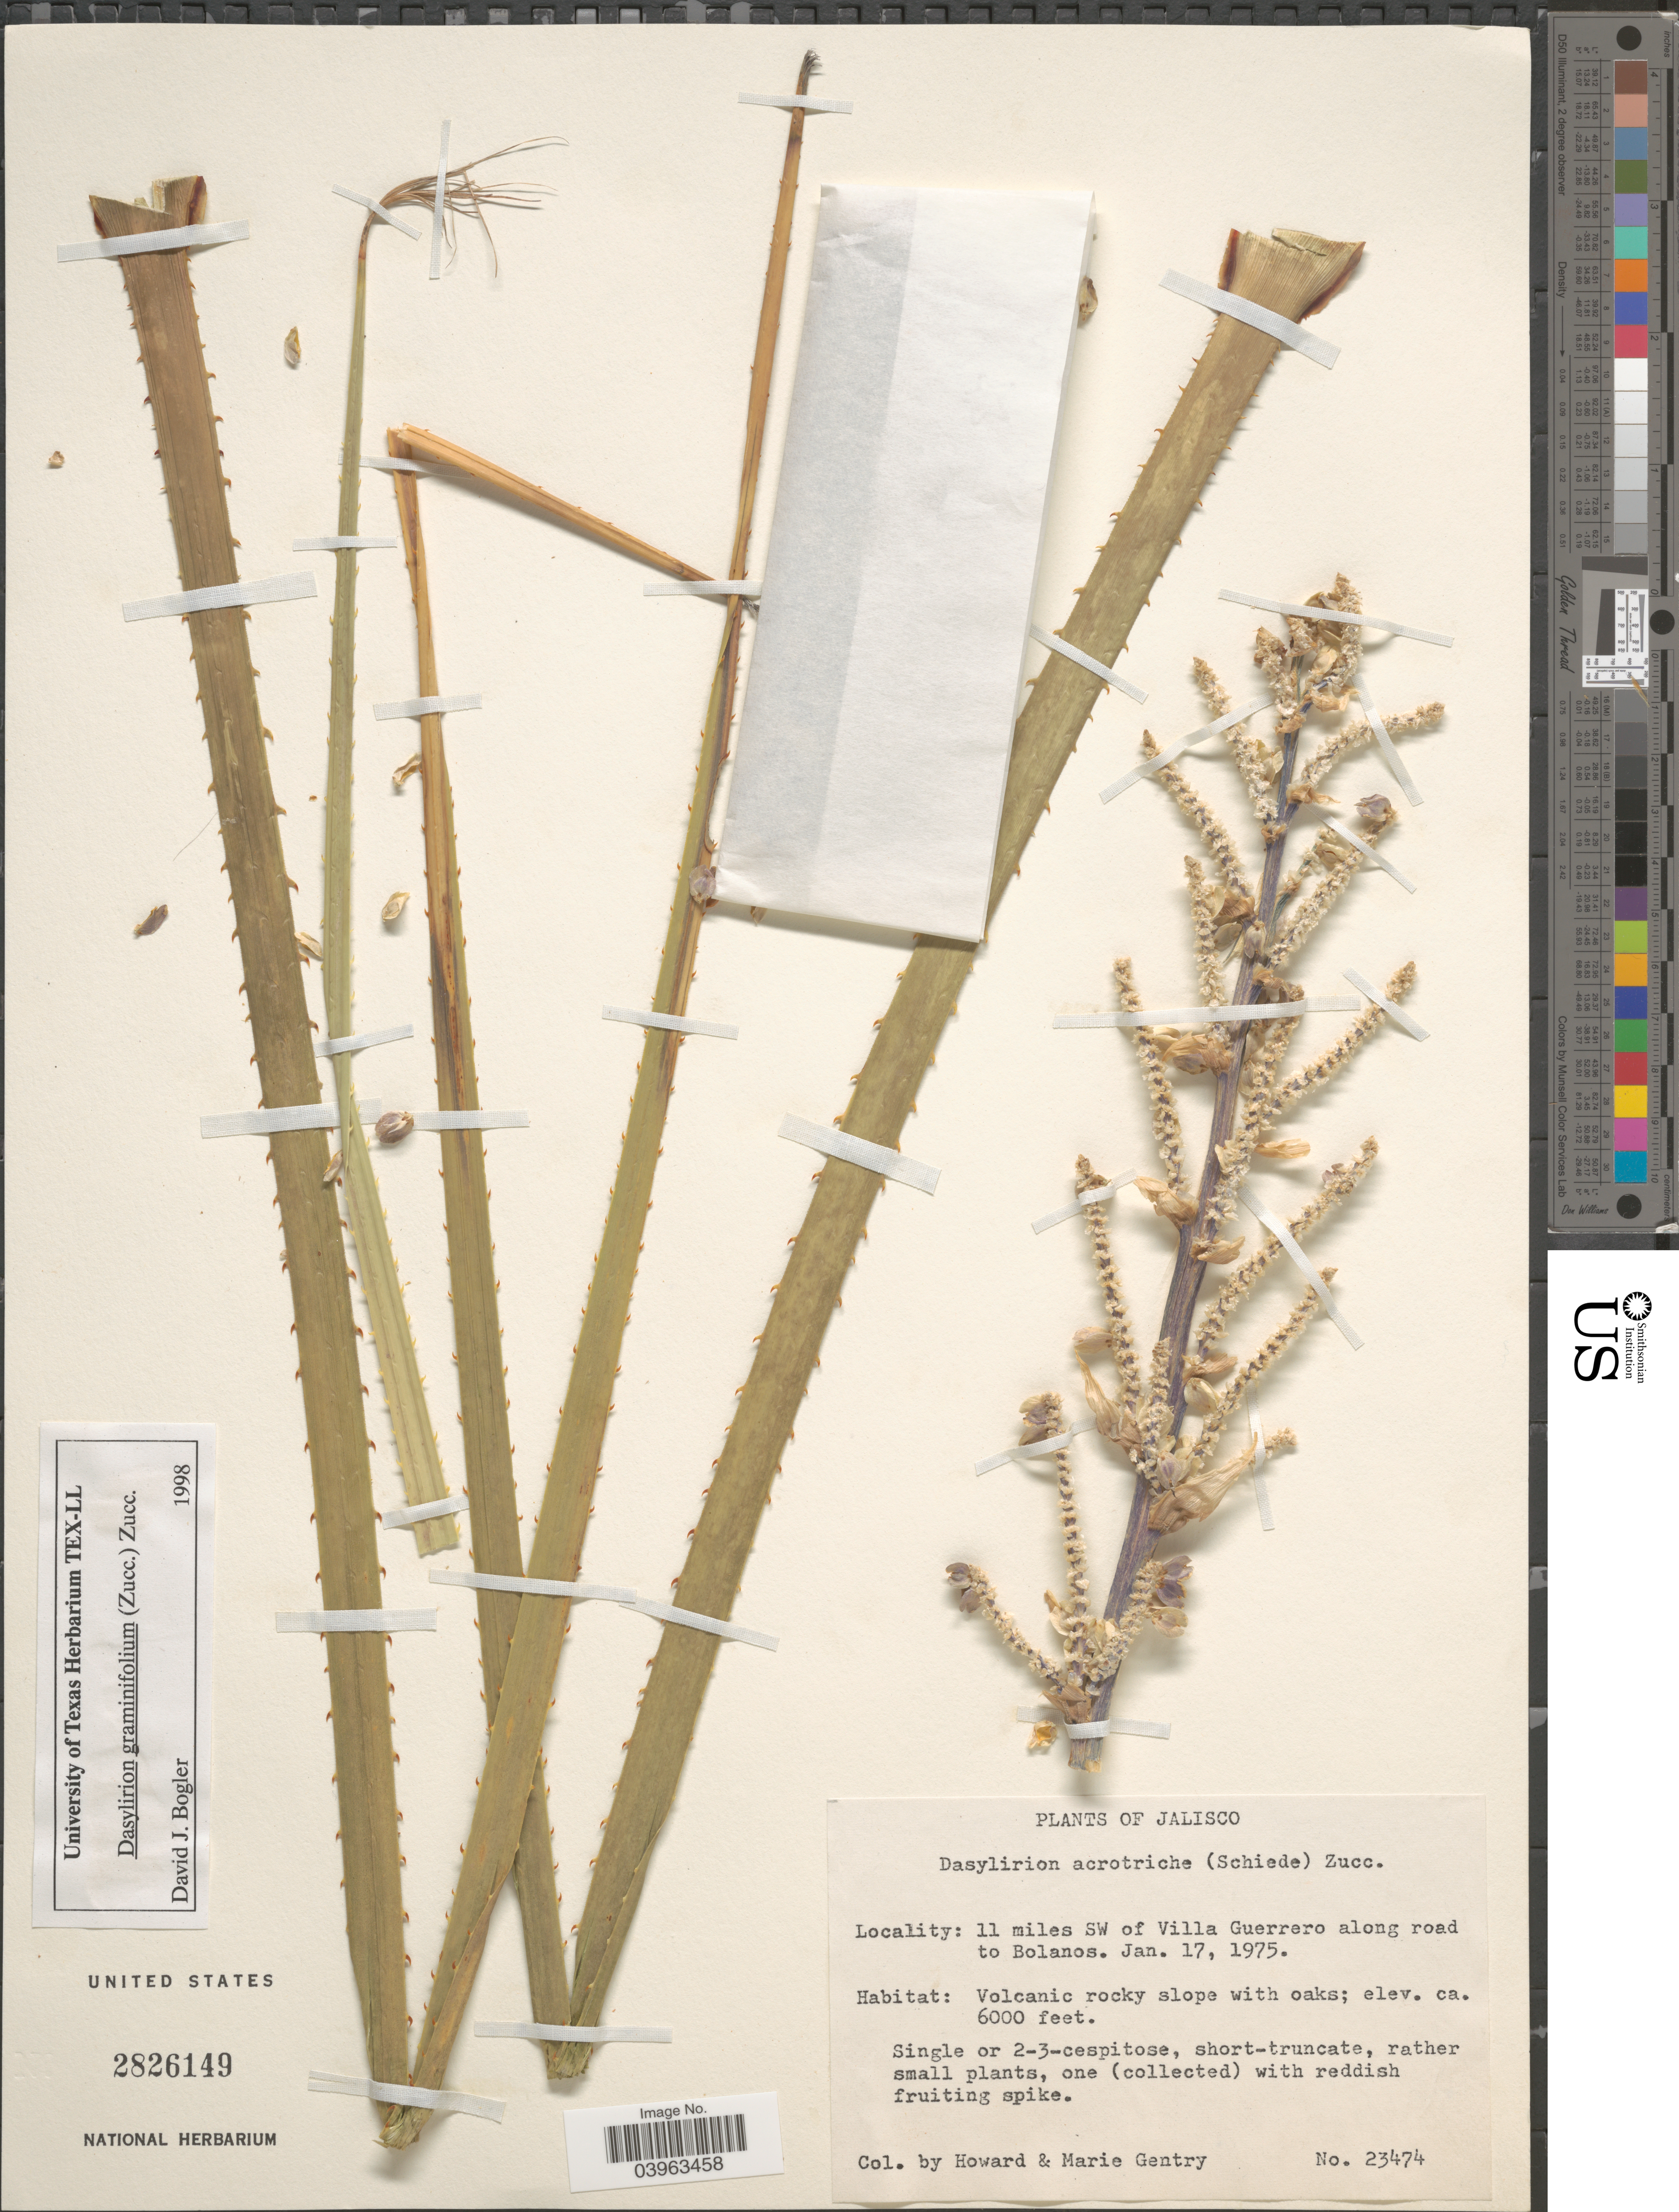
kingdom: Plantae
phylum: Tracheophyta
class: Liliopsida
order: Asparagales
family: Asparagaceae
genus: Dasylirion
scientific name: Dasylirion graminifolium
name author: (Zucc.) Zucc.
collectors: H. S. Gentry & M. Gentry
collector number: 23474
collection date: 1975-01-17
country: Mexico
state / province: Jalisco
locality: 11 miles SW of Villa Guerrero along road to Bolanos. Volcanic rocky slope with oaks.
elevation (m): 1829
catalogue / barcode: US 2826149